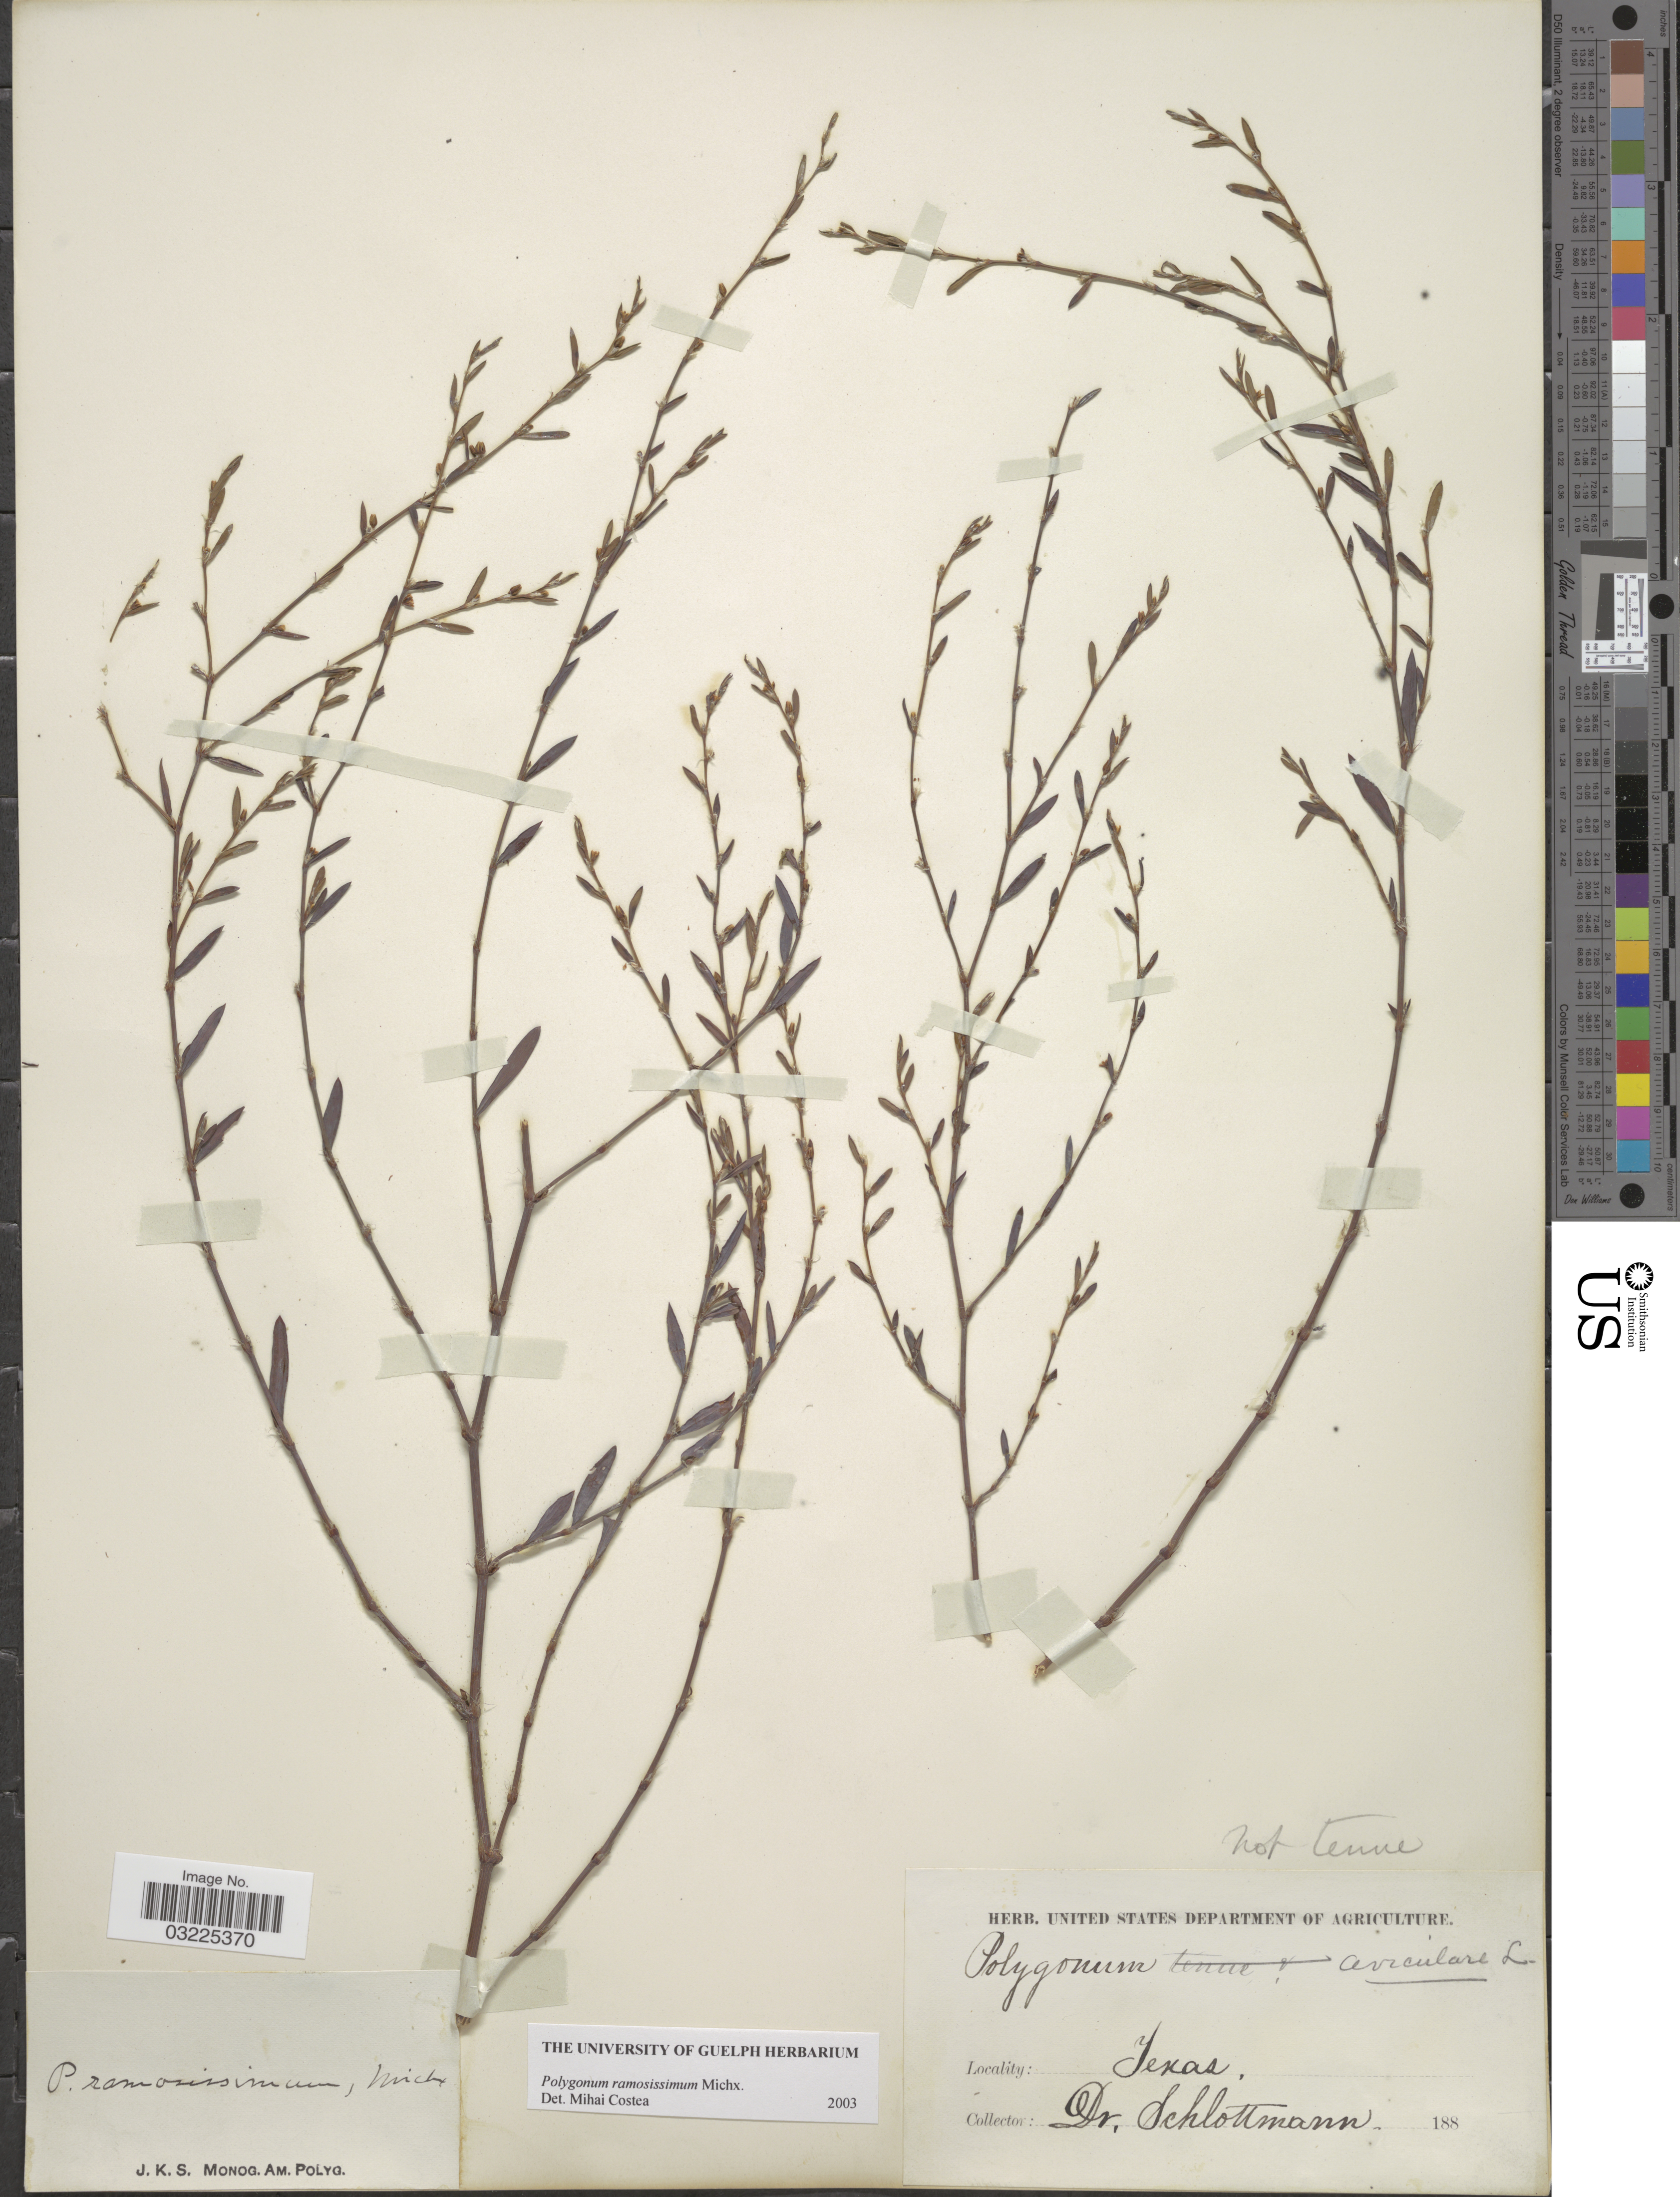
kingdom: Plantae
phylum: Tracheophyta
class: Magnoliopsida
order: Caryophyllales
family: Polygonaceae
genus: Polygonum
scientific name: Polygonum ramosissimum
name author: Michx.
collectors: -. Schlottmann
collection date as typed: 188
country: United States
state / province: Texas